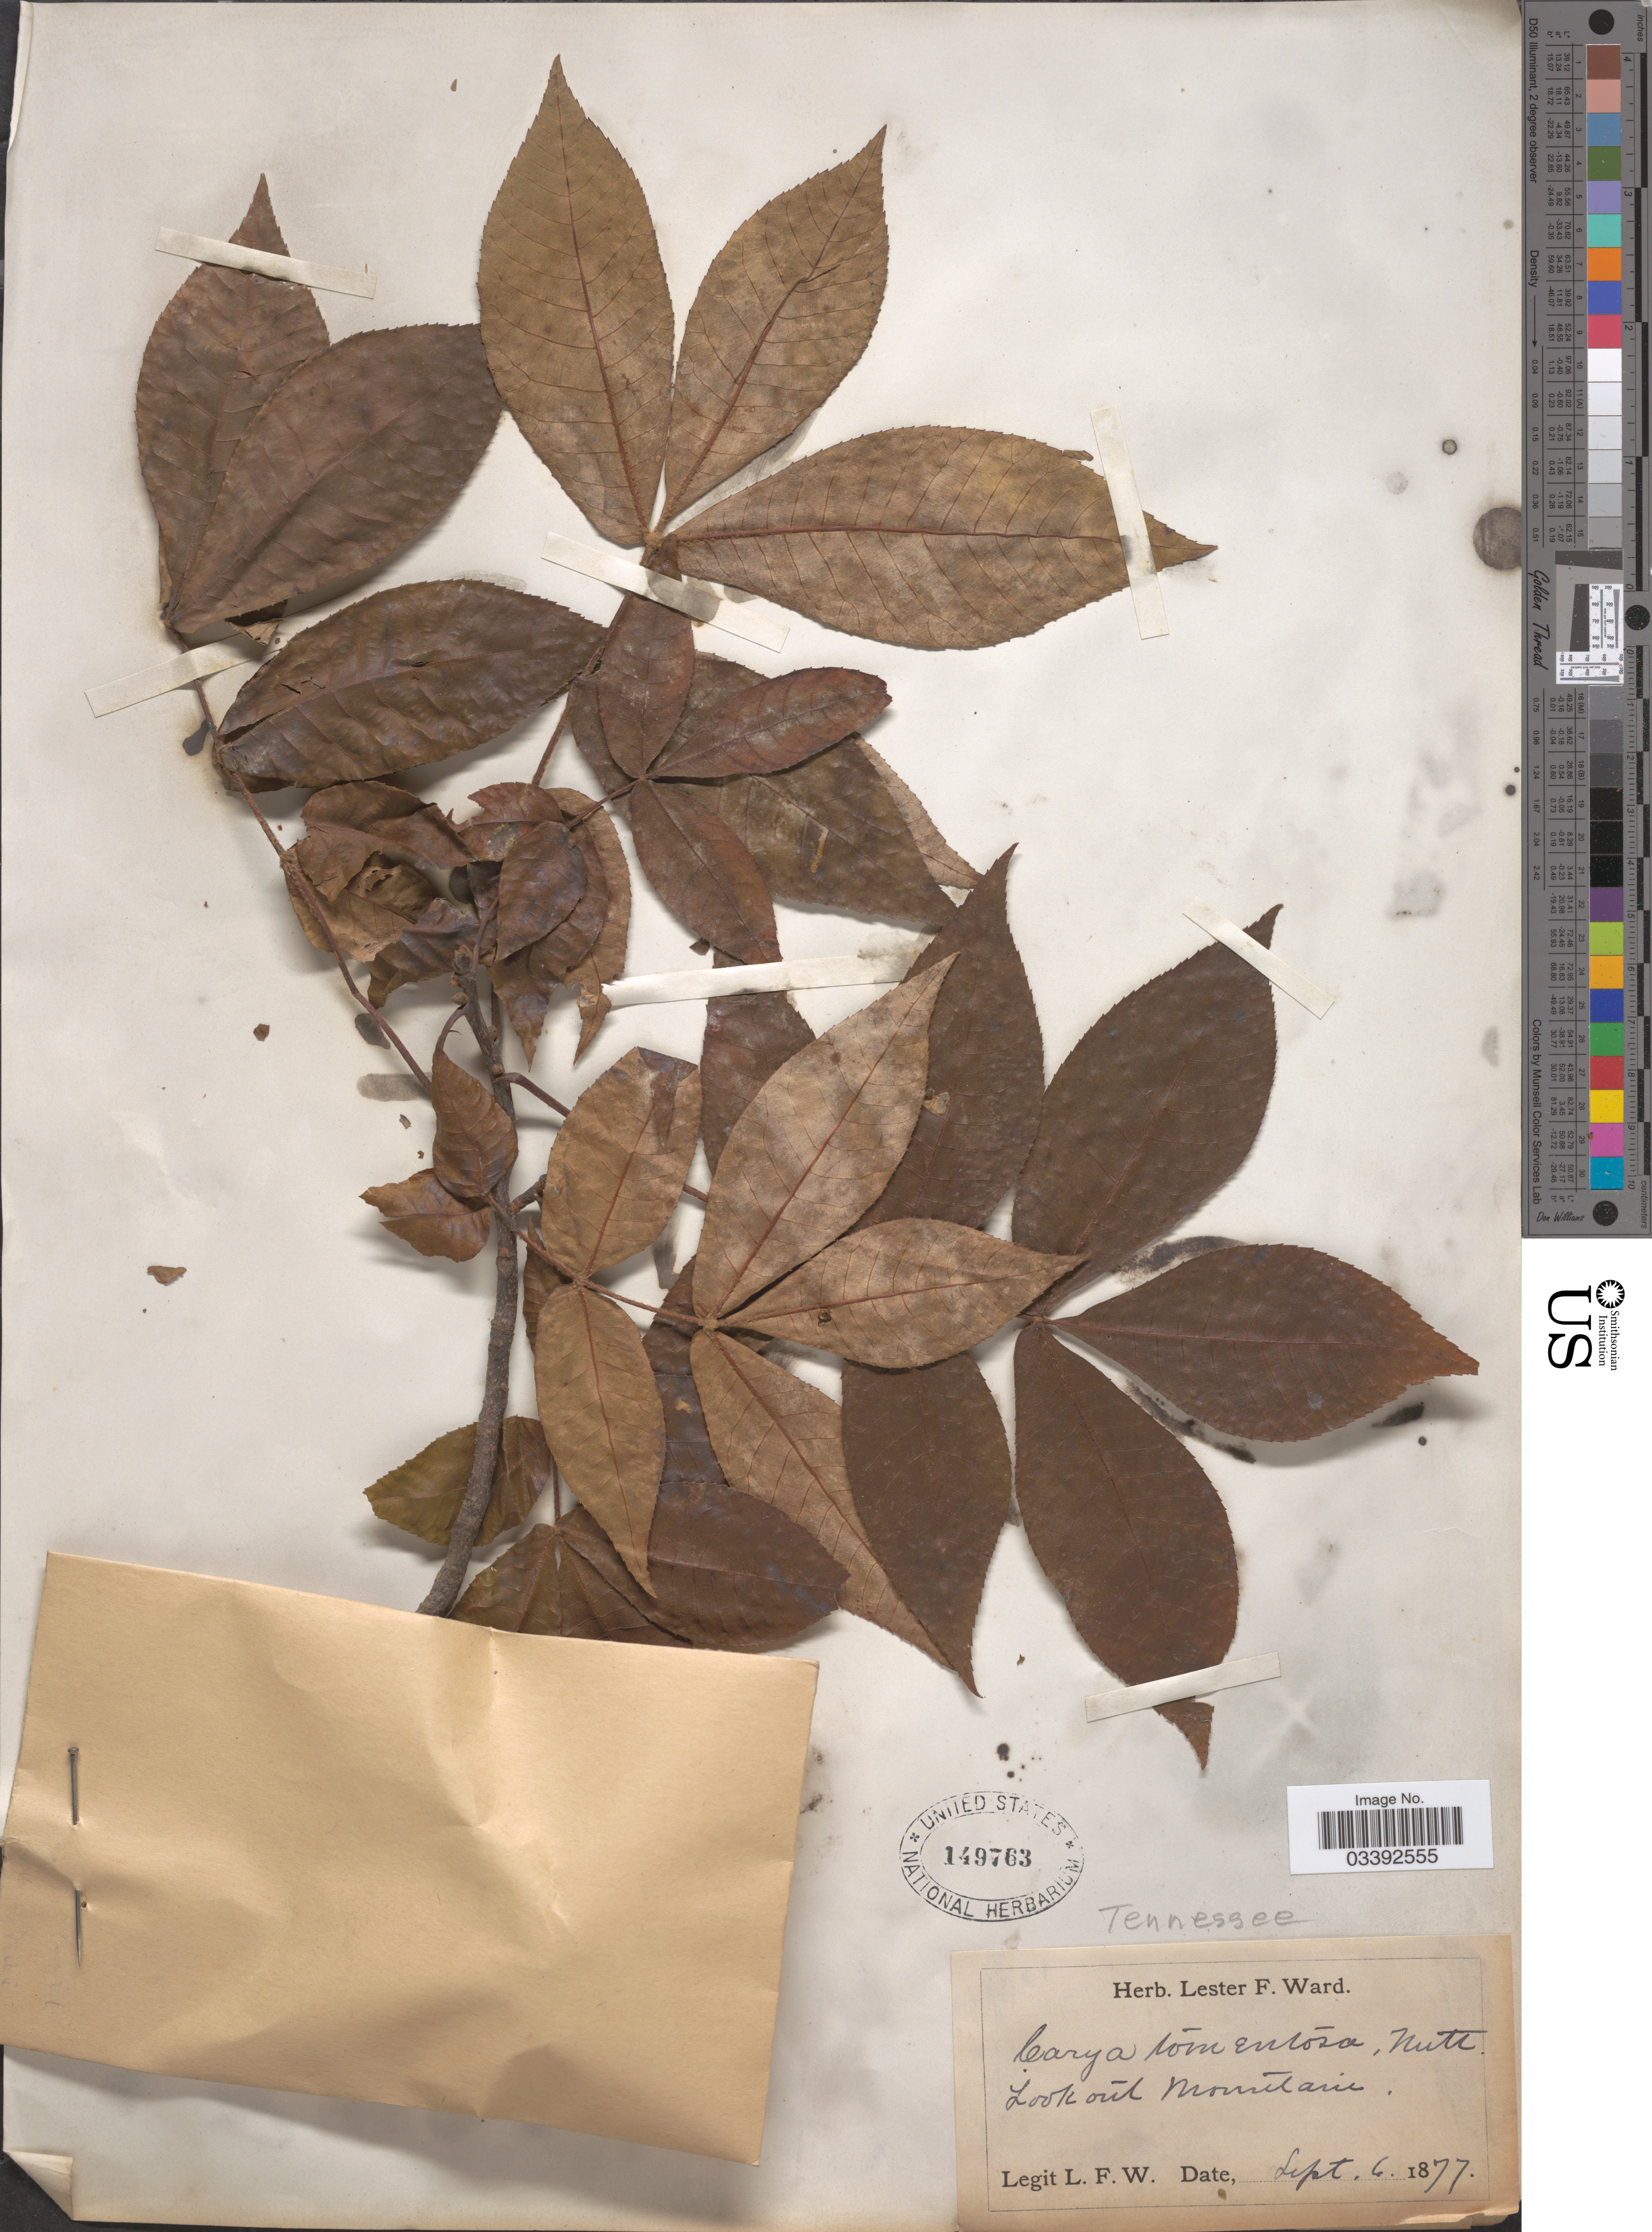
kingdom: Plantae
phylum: Tracheophyta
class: Magnoliopsida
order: Fagales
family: Juglandaceae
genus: Carya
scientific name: Carya tomentosa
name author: (Lam.) Nutt.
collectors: L. F. Ward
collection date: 1877-09-06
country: United States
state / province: Tennessee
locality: Lookout Mountain.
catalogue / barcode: US 149763